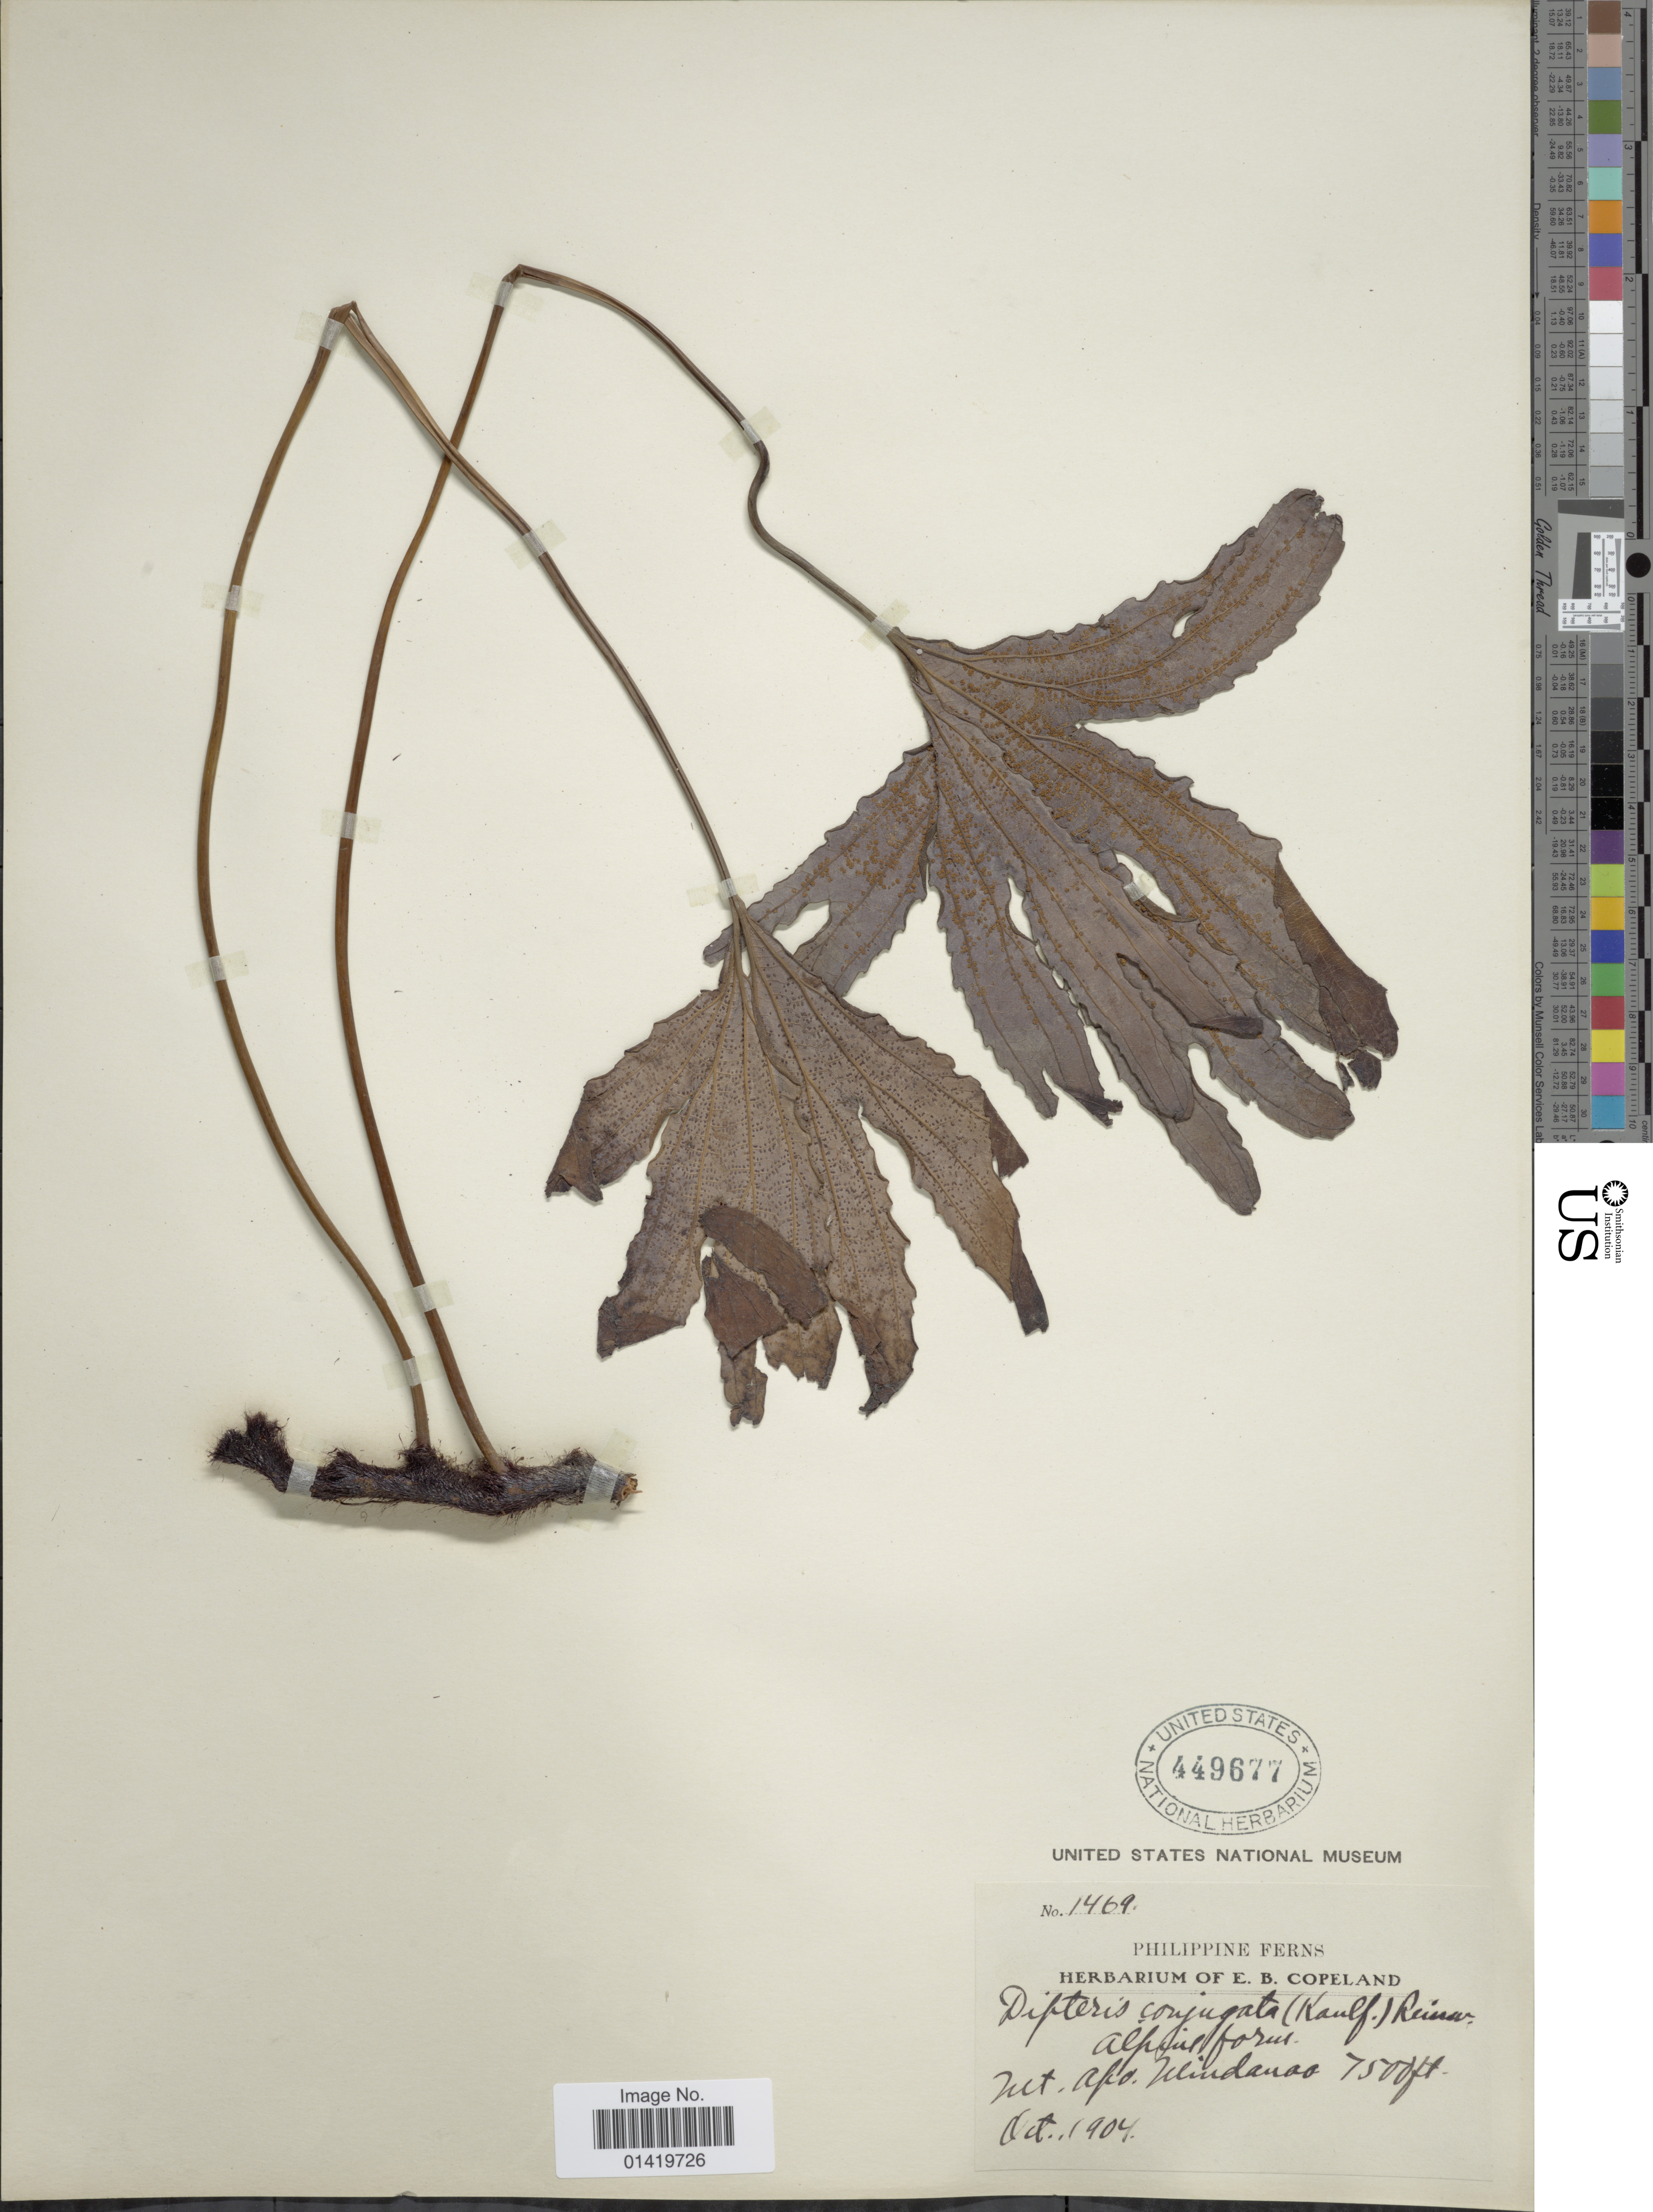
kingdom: Plantae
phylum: Tracheophyta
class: Polypodiopsida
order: Gleicheniales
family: Dipteridaceae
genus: Dipteris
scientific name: Dipteris conjugata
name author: Reinw.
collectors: ex herb. E. B. Copeland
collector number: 1469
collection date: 1904-10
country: Philippines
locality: Mt. Apo Mindanao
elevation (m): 2286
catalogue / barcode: US 449677